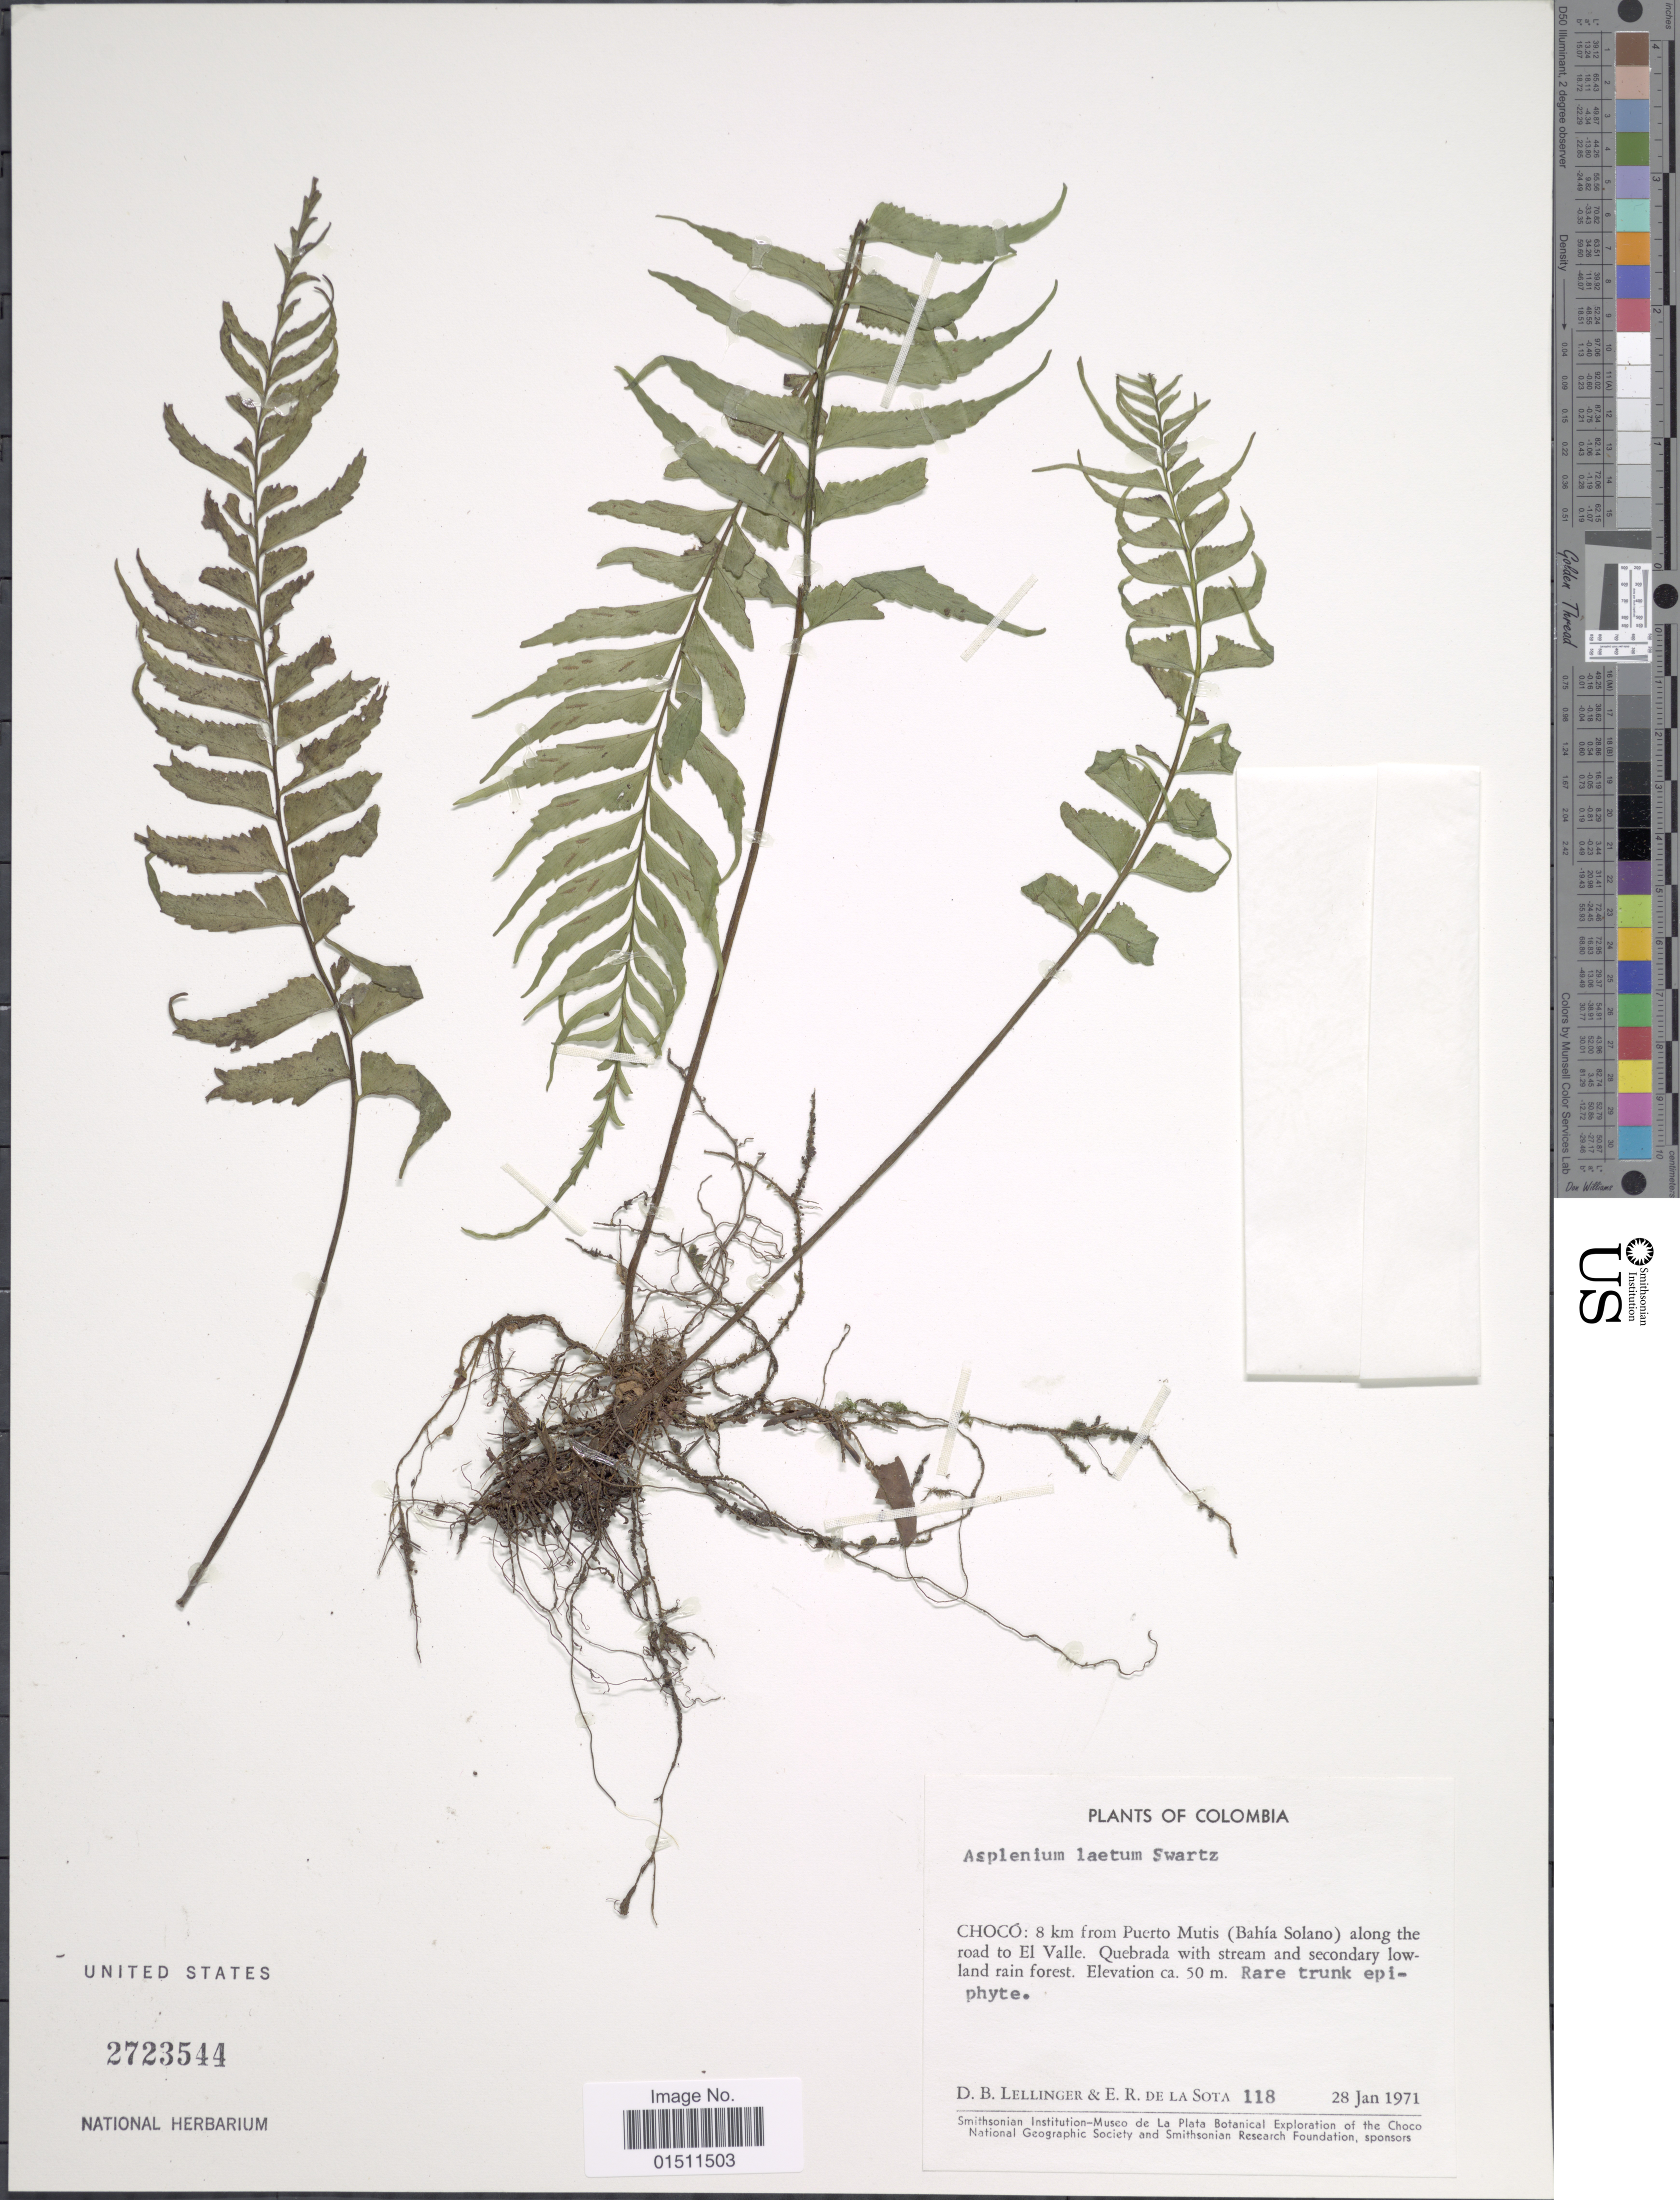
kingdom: Plantae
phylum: Tracheophyta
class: Polypodiopsida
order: Polypodiales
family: Aspleniaceae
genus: Asplenium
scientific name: Asplenium laetum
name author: Sw.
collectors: D. B. Lellinger & E. R. de la Sota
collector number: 118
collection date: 1971-01-28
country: Colombia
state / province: Chocó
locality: Choco: 8 km from Puerto Mutis (Bahia Solano) along the road to El Valle, Quebrada with stream and secondary lowland rain forest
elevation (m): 50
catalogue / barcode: US 2723544